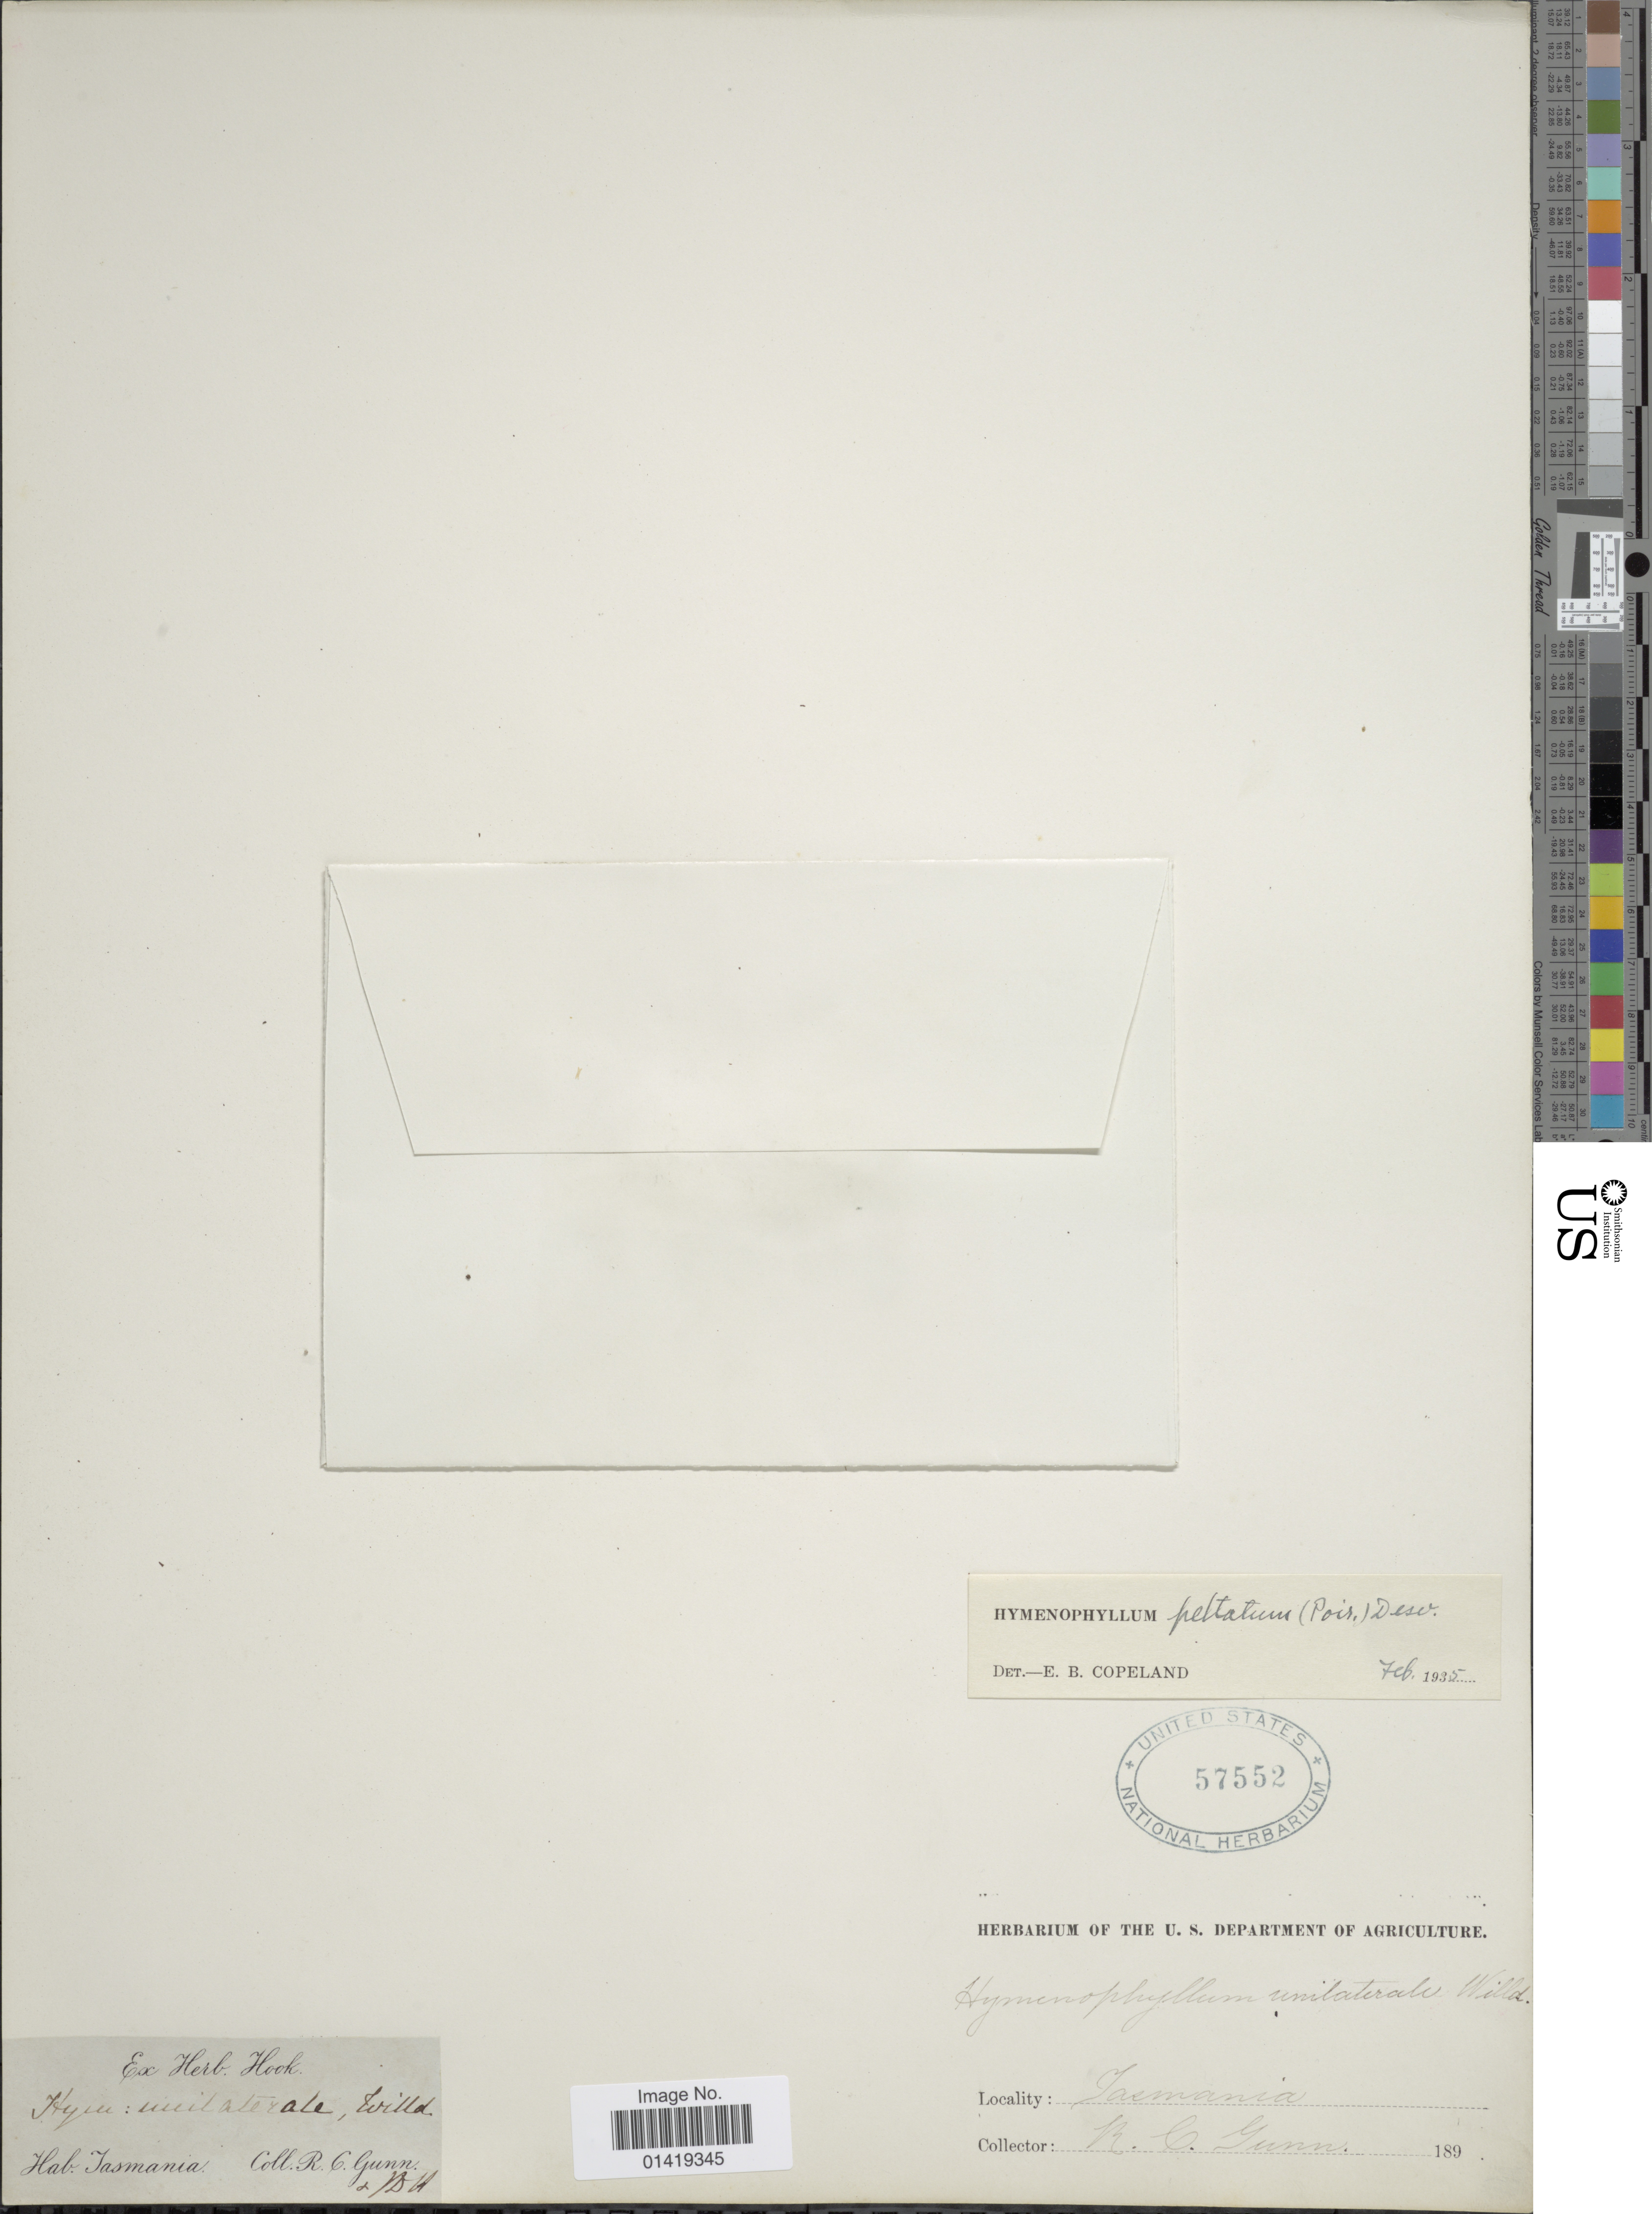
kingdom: Plantae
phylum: Tracheophyta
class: Polypodiopsida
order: Hymenophyllales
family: Hymenophyllaceae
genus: Hymenophyllum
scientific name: Hymenophyllum peltatum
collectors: R. Gunn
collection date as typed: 189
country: Australia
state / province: Tasmania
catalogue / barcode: US 57552